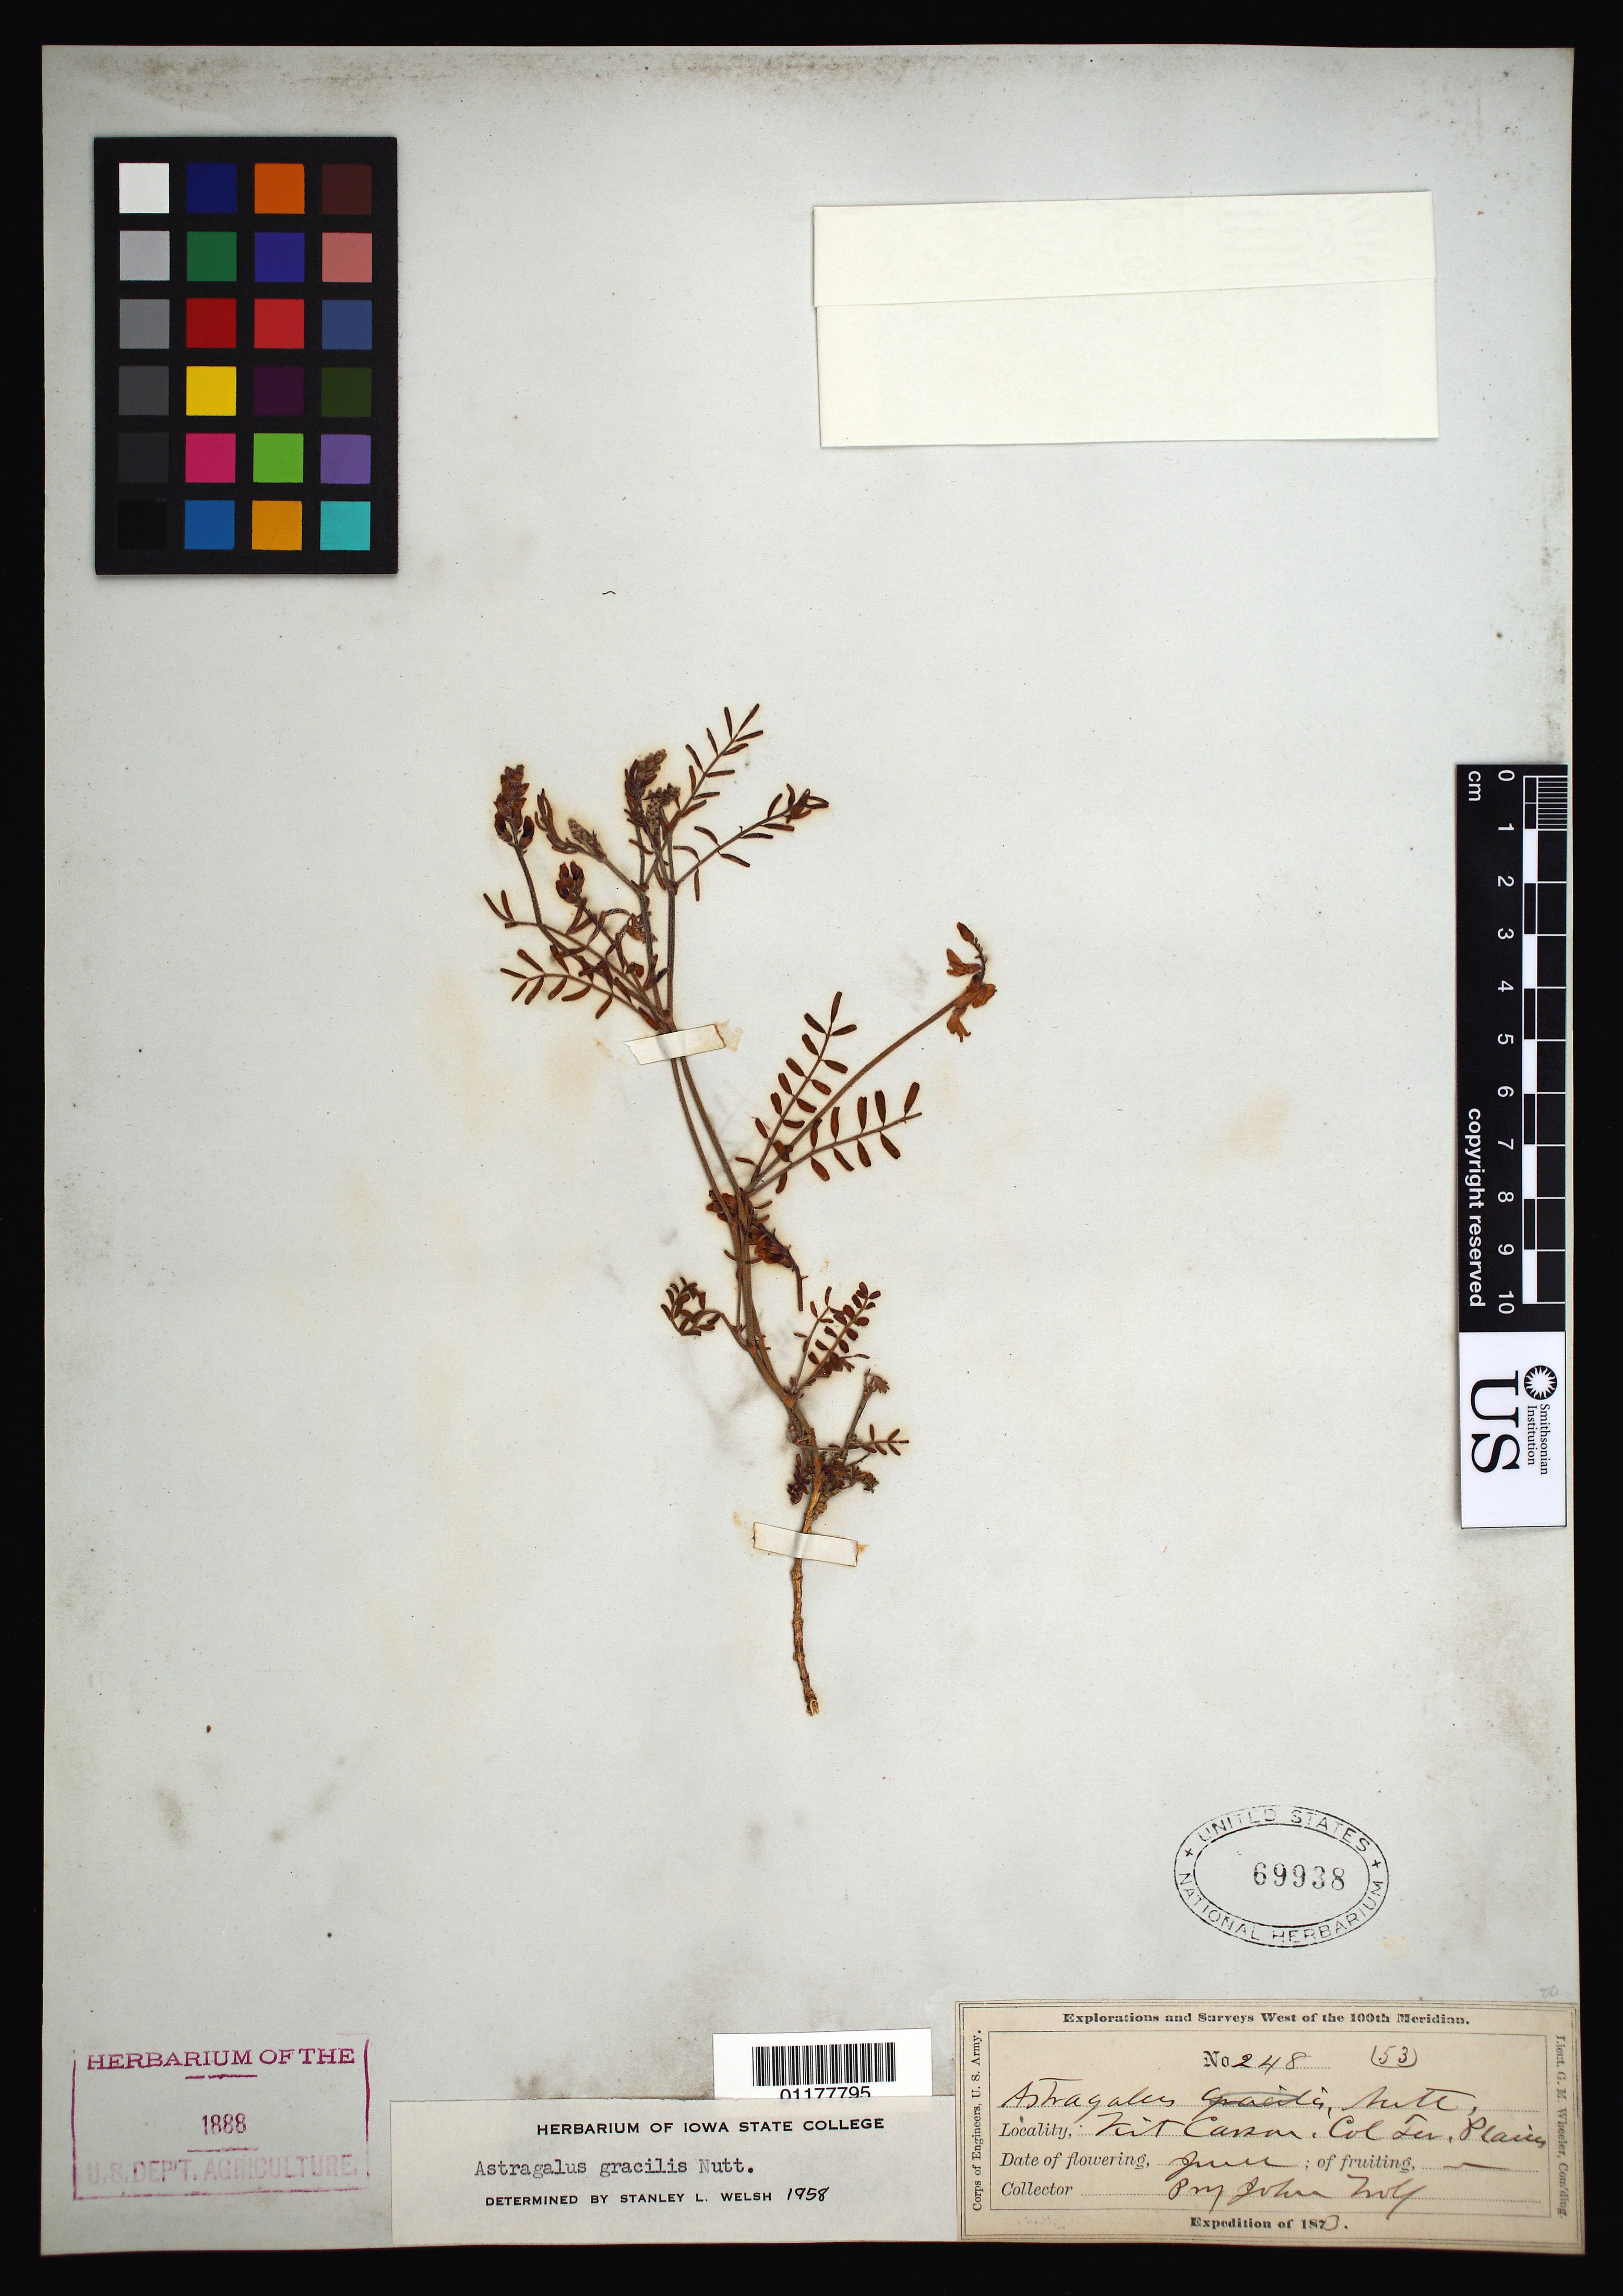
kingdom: Plantae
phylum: Tracheophyta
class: Magnoliopsida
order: Fabales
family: Fabaceae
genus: Astragalus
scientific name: Astragalus gracilis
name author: Nutt.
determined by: Welsh, Stanley L., (BRY), Brigham Young University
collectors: J. Wolf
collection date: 1873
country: United States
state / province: Colorado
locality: Kit Carson, Col Ter.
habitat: Plains.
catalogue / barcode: US 69938